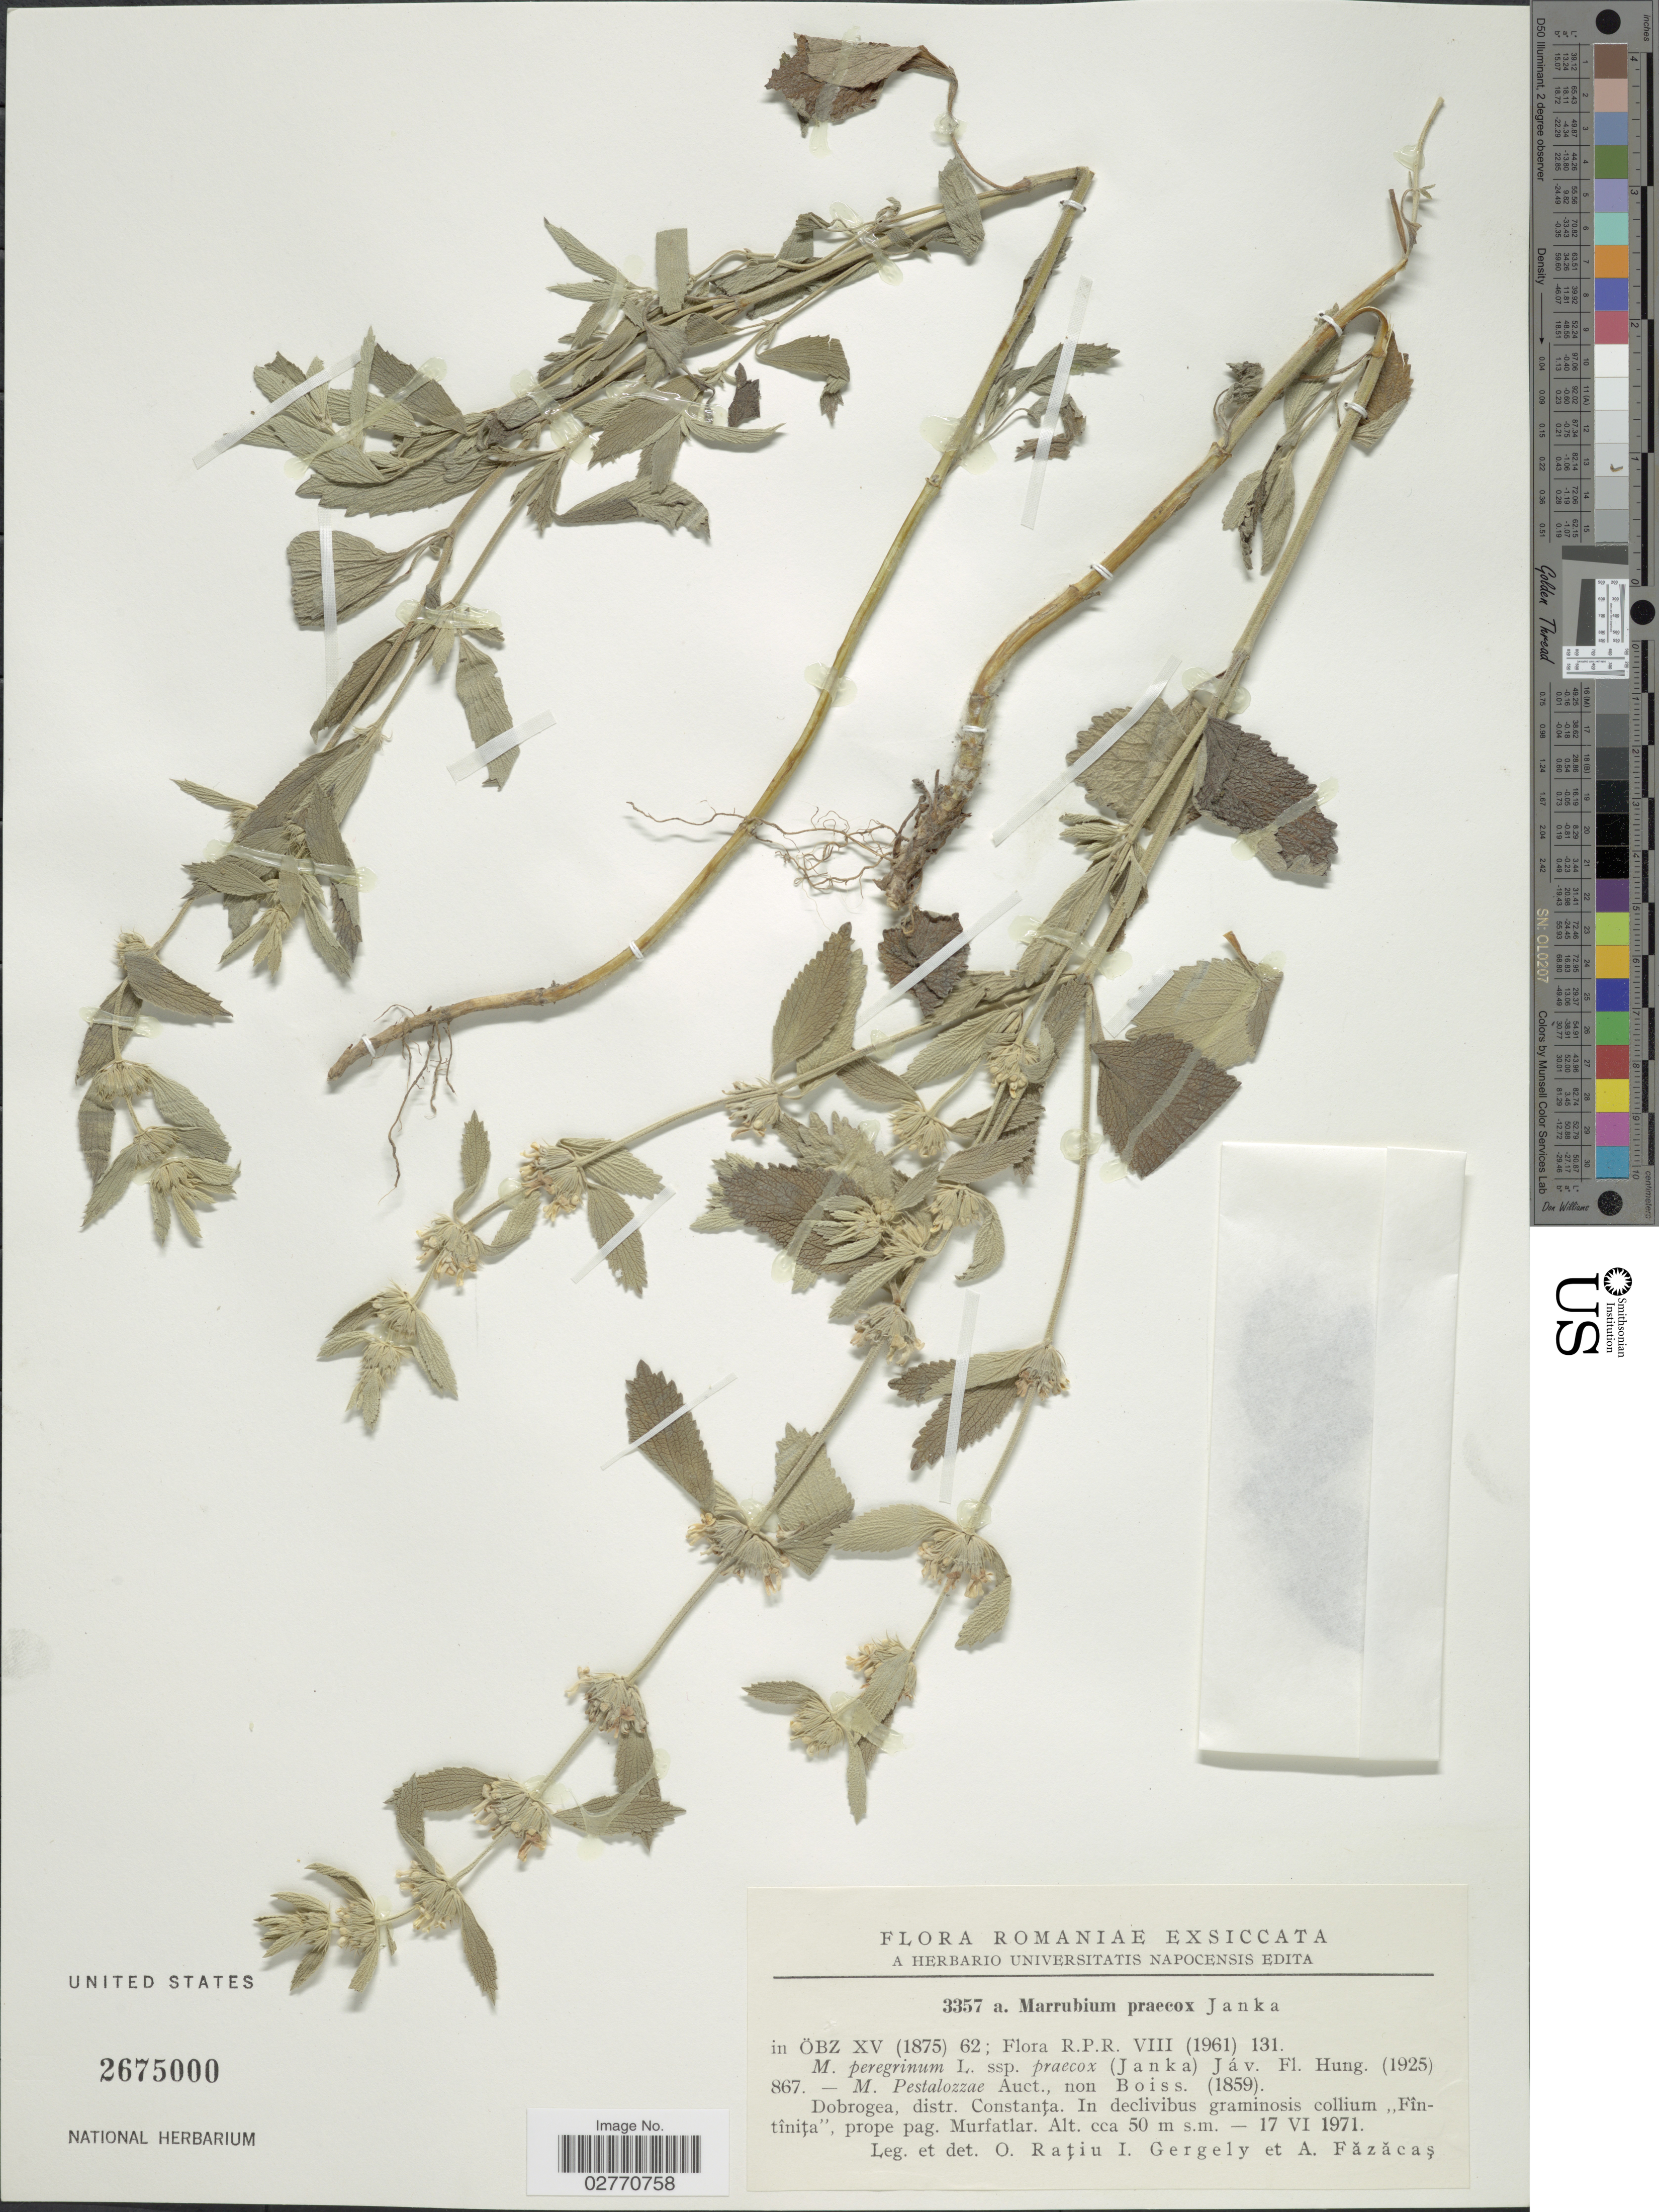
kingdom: Plantae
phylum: Tracheophyta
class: Magnoliopsida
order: Lamiales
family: Lamiaceae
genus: Marrubium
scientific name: Marrubium praecox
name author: Janka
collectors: O. Ratiu, I. Gergely & A. Fazacas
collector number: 3357a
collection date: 1971-06-17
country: Romania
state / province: Constanta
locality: Dobrogea, distr. Constanta. Fîntînita, prope pag. Murfatlar.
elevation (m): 50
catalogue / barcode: US 2675000